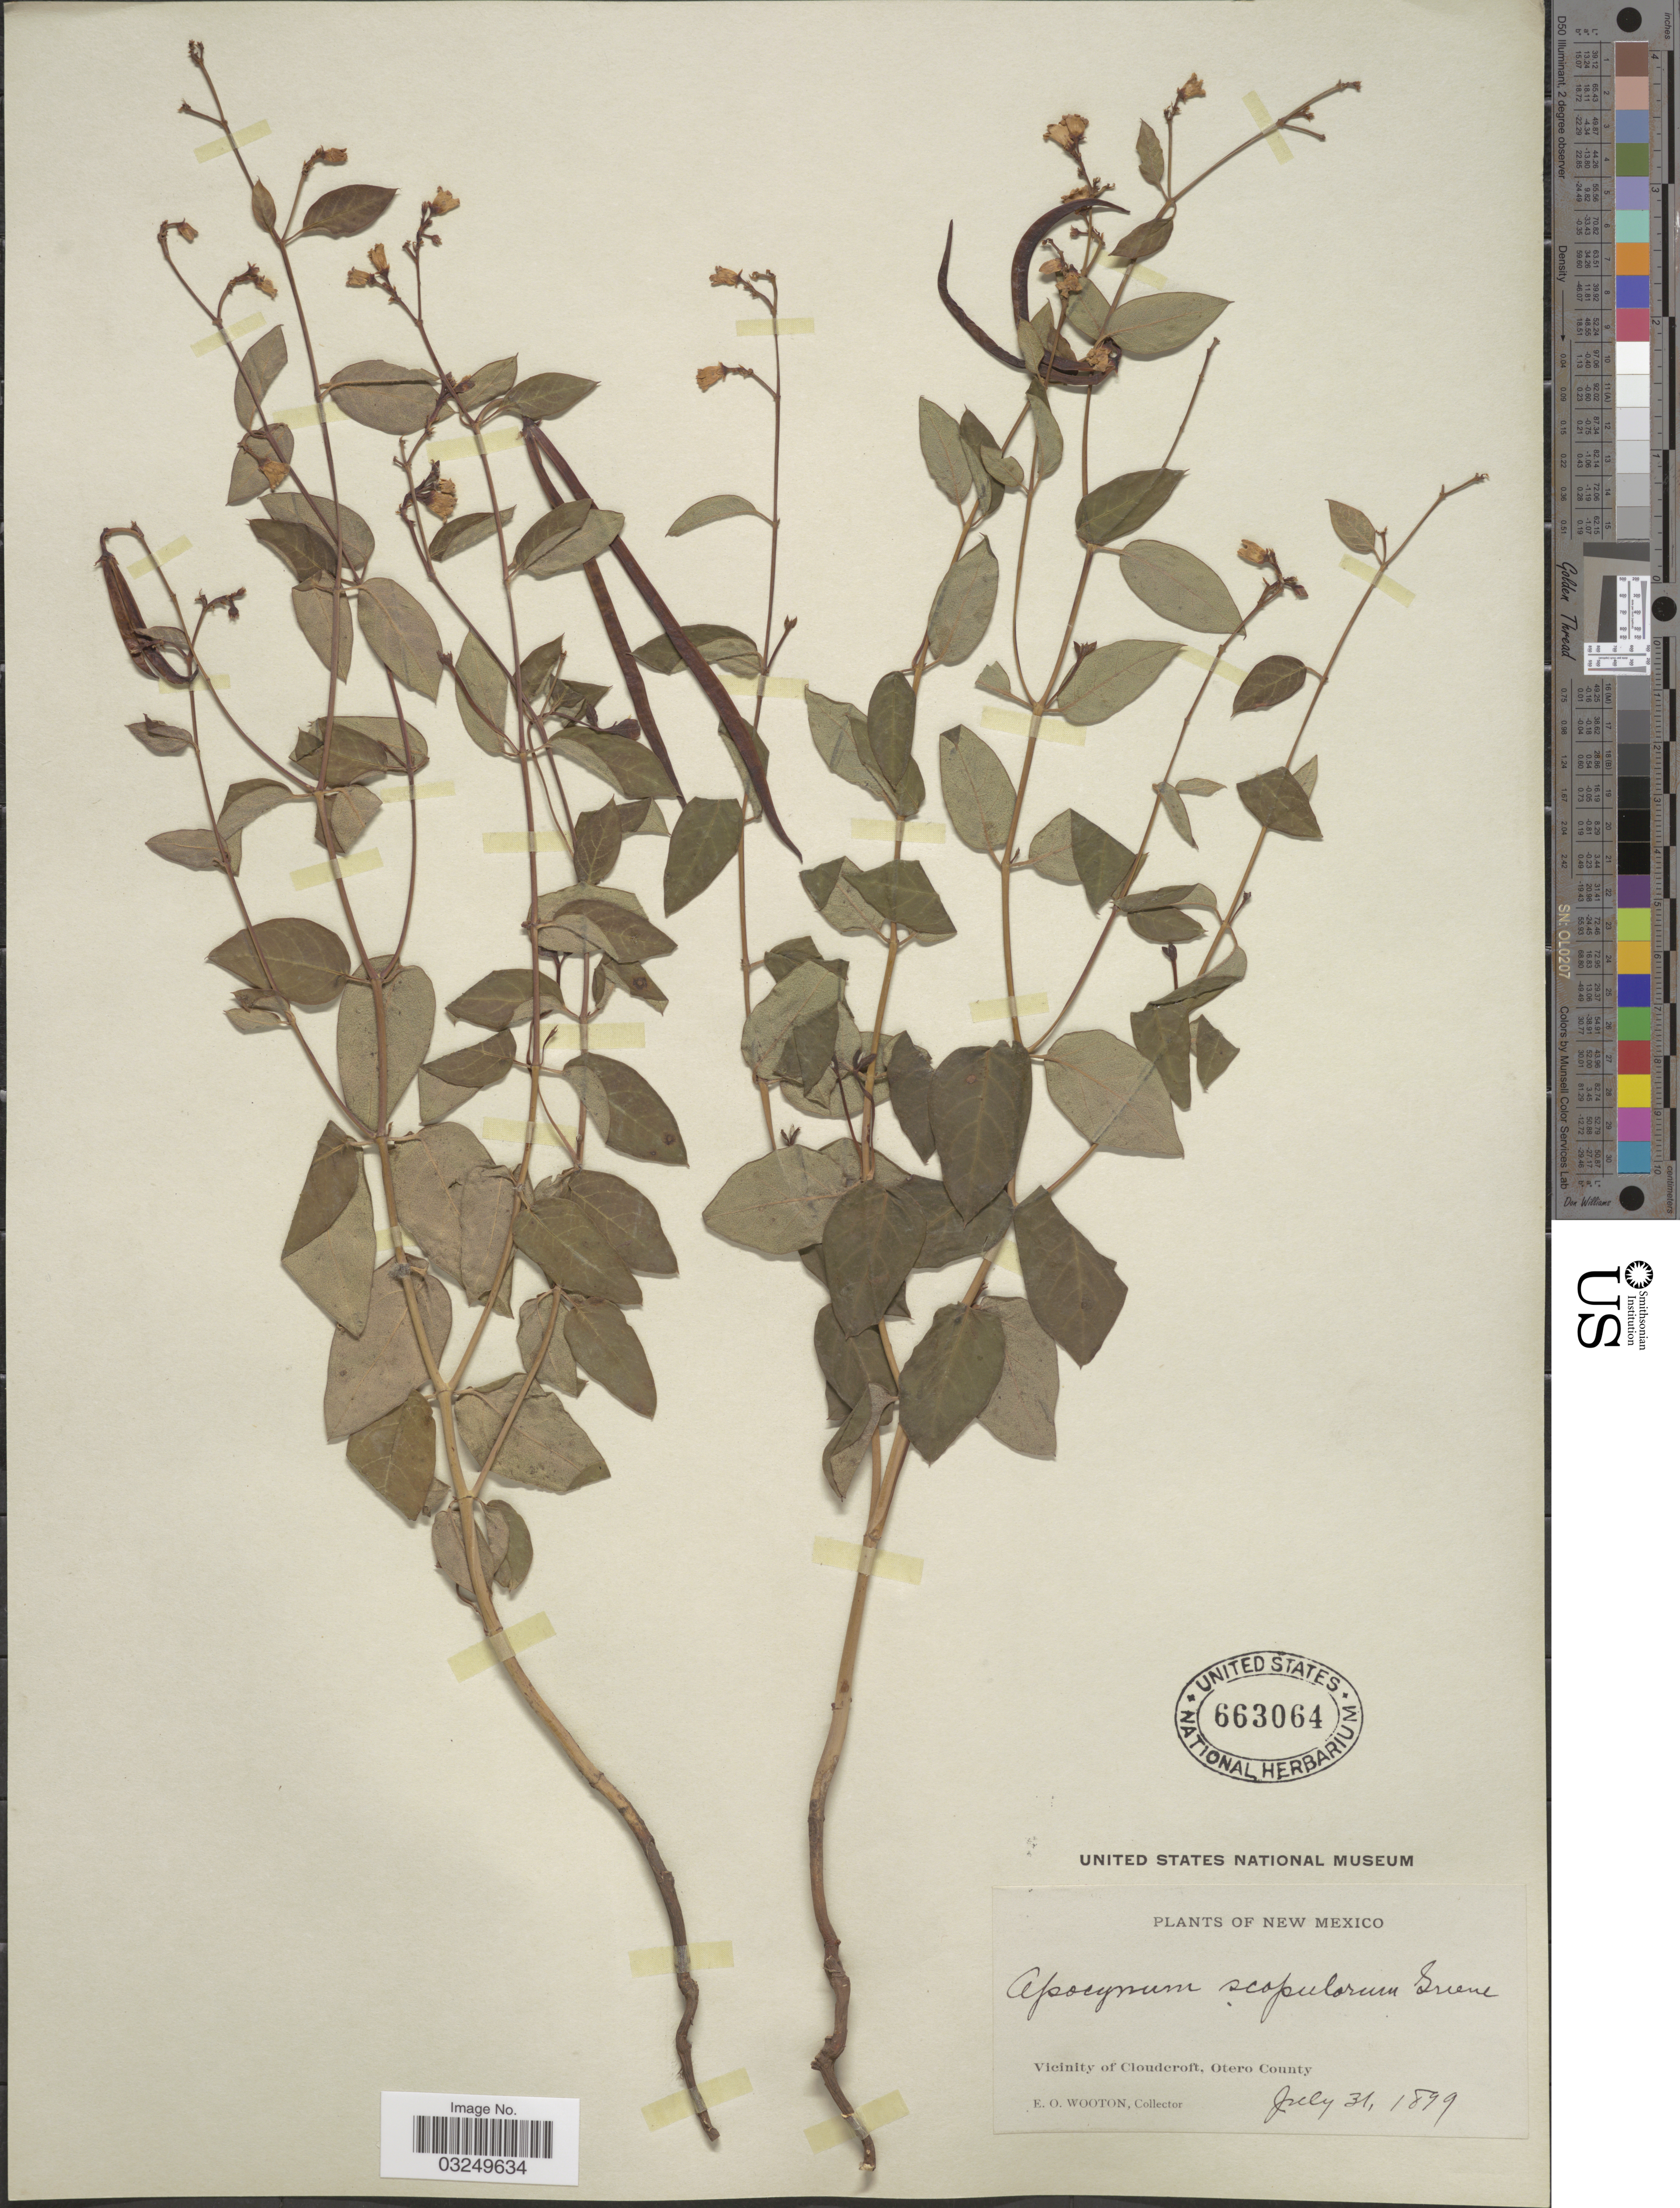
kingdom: Plantae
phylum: Tracheophyta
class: Magnoliopsida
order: Gentianales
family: Apocynaceae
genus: Apocynum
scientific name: Apocynum androsaemifolium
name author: L.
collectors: E. O. Wooton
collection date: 1899-07-31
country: United States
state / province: New Mexico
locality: Vicinity of Cloudcroft, Otero County.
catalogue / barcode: US 663064